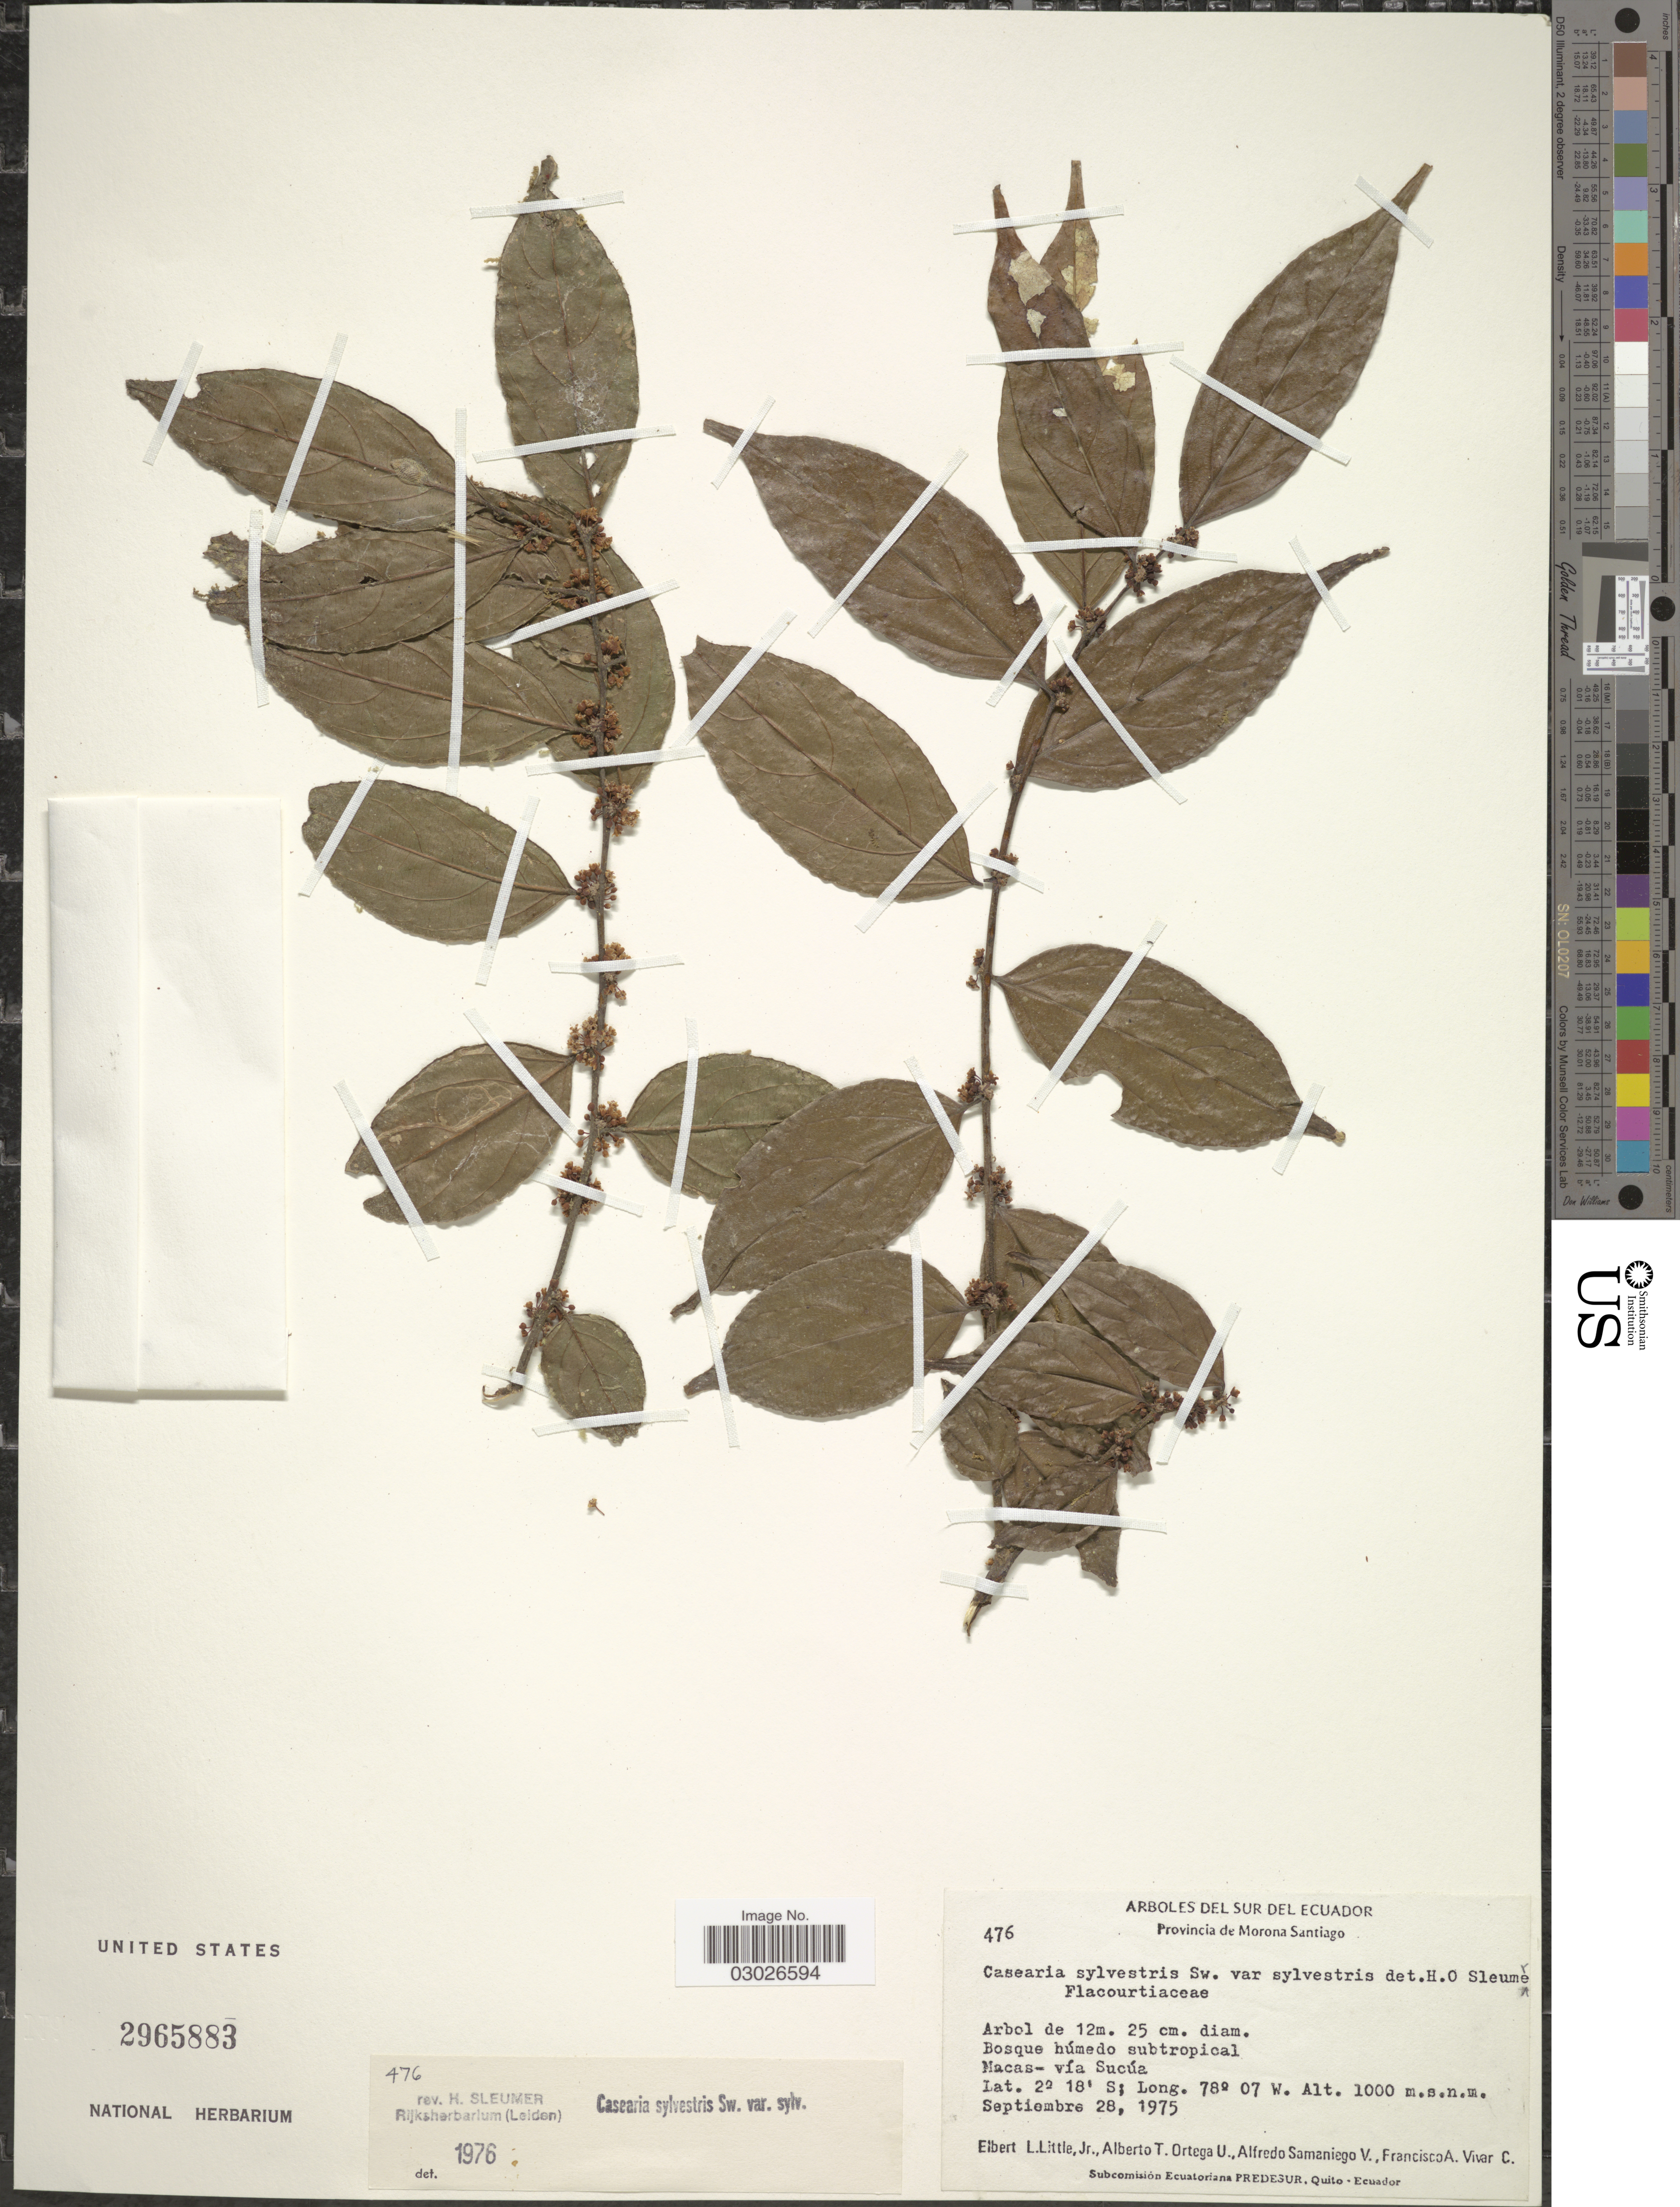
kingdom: Plantae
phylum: Tracheophyta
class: Magnoliopsida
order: Malpighiales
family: Salicaceae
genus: Casearia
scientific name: Casearia sylvestris var. sylvestris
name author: Sw.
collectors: E. L. Little, A. T. Ortega U., A. Samaniego & F. A. Vivar C.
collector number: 476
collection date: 1975-09-28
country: Ecuador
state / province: Morona-Santiago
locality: Macas - vía Sucúa.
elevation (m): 1000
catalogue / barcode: US 2965883